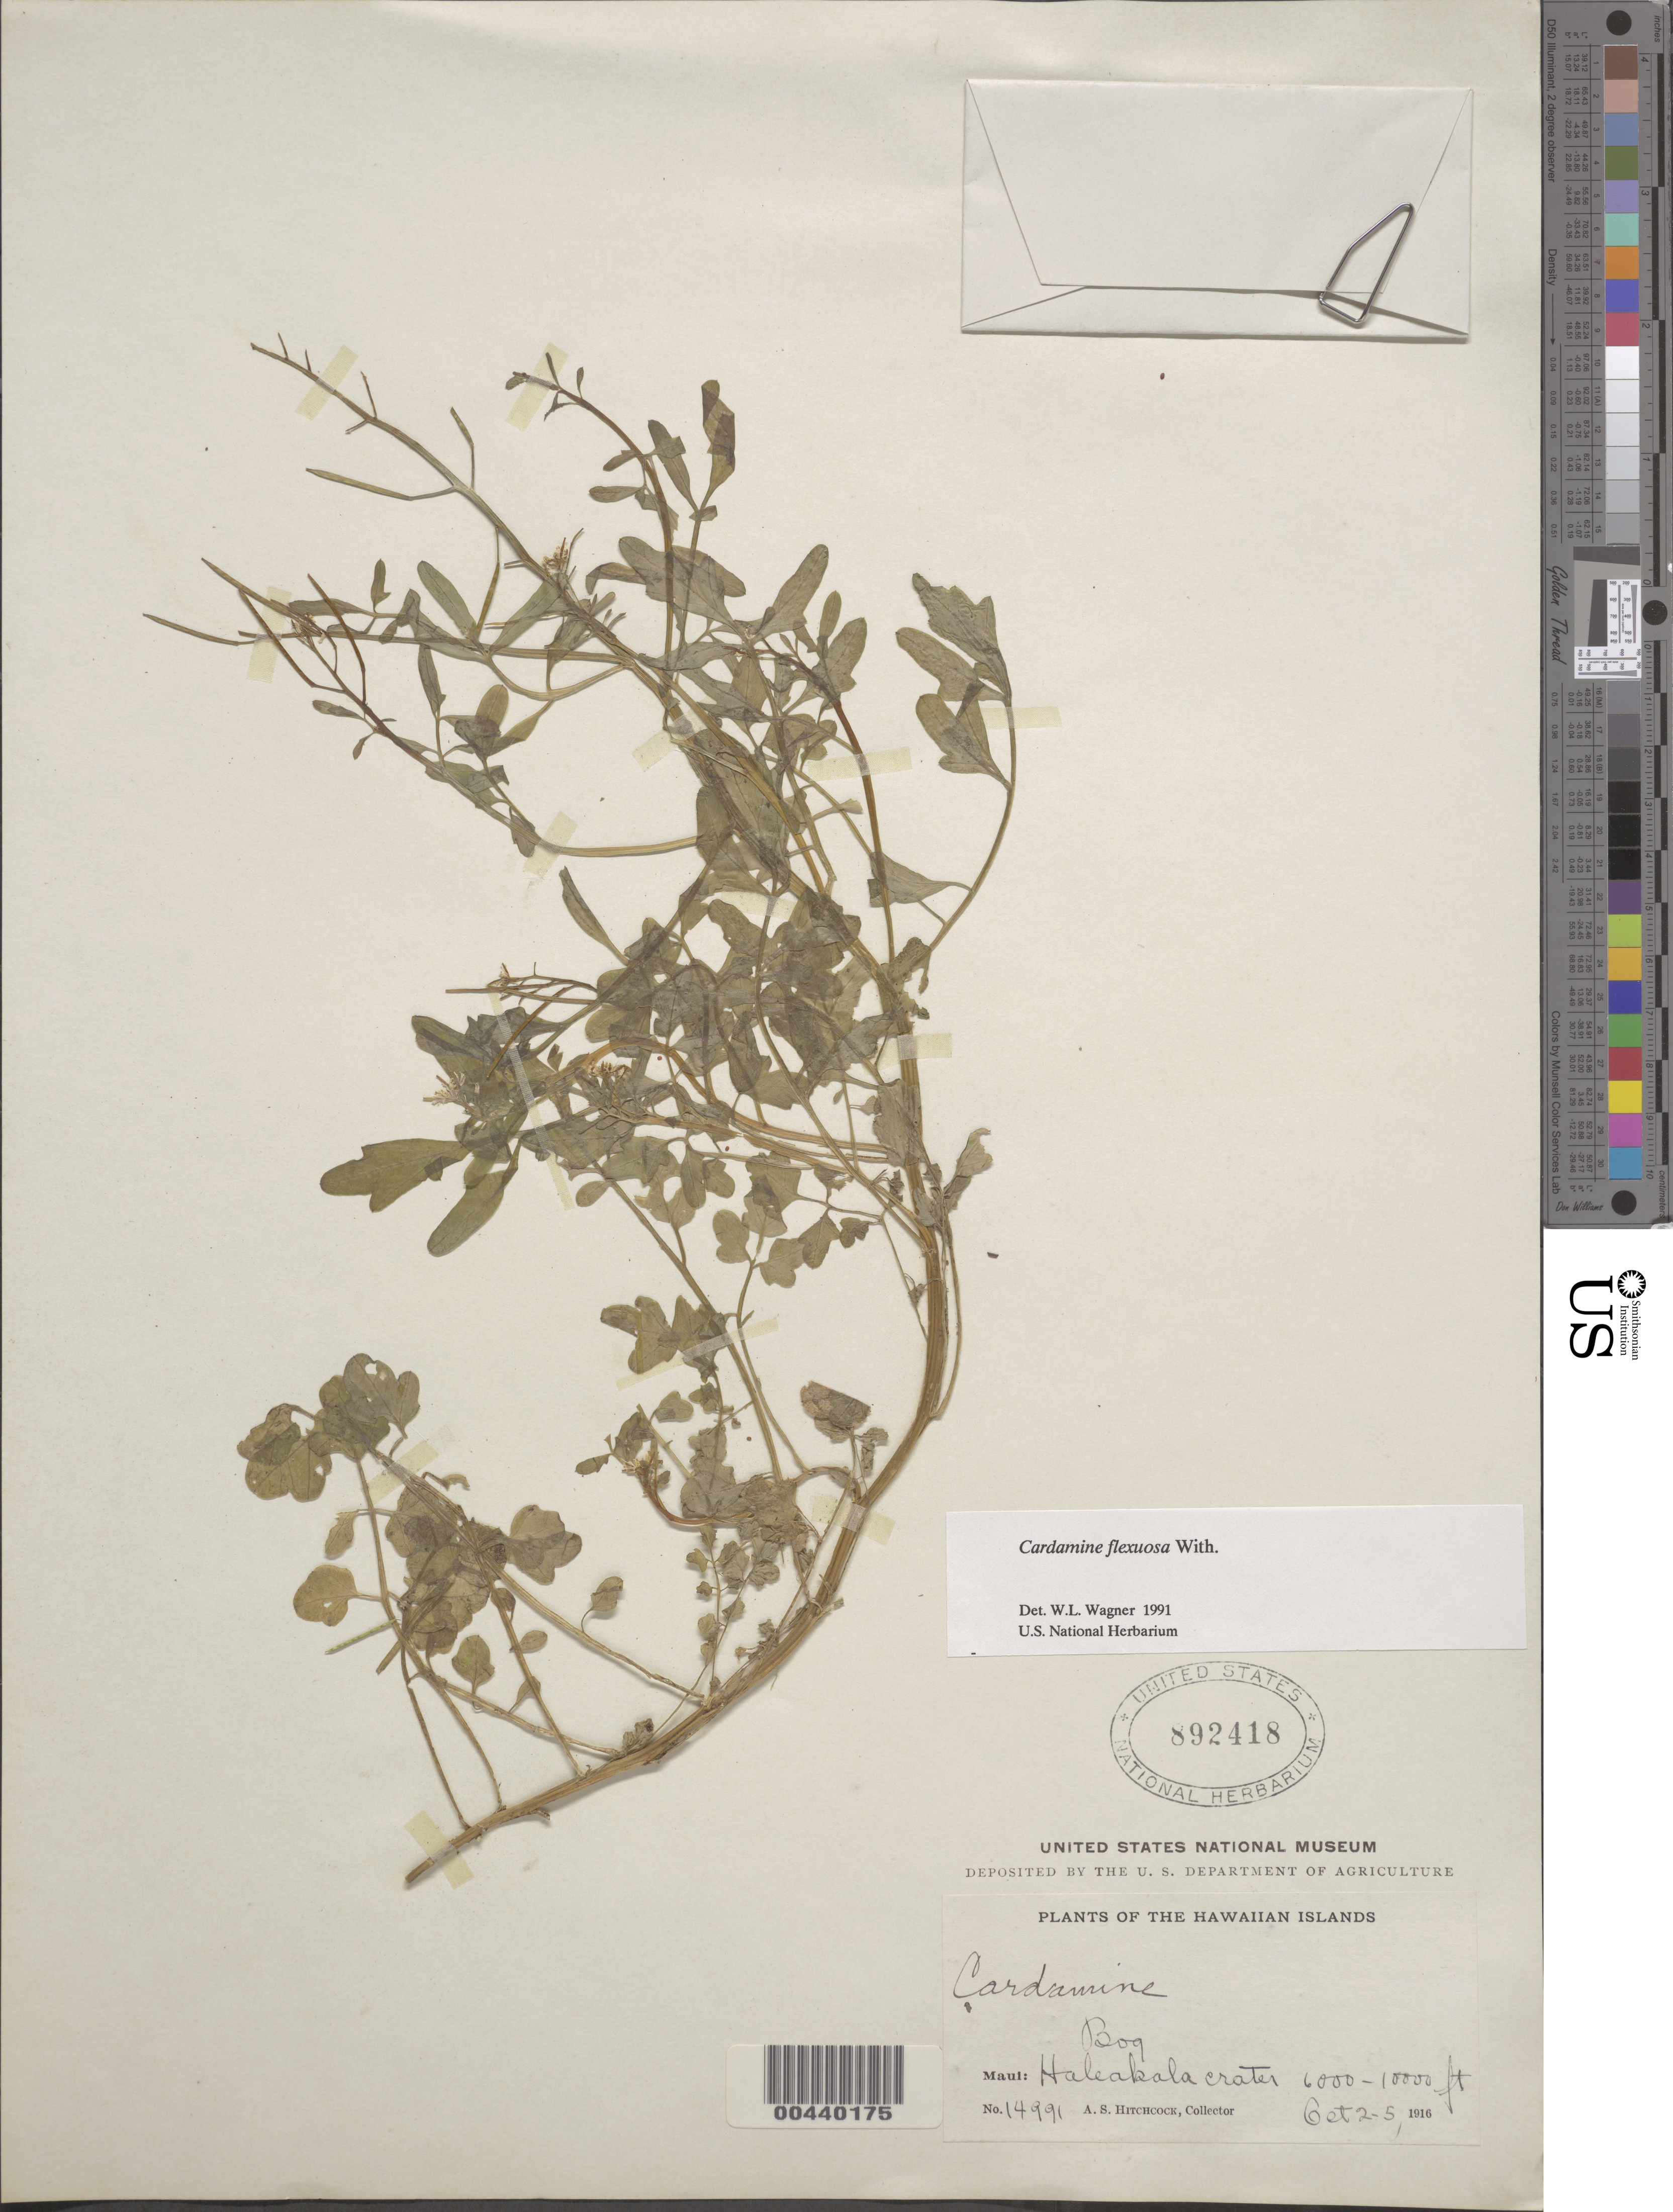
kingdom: Plantae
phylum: Tracheophyta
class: Magnoliopsida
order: Brassicales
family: Brassicaceae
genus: Cardamine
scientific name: Cardamine occulta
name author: Hornem.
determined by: Wagner, W. L., (BOT), Smithsonian Institution - National Museum of Natural History (UNITED STATES)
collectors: A. S. Hitchcock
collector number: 14991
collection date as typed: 2 Oct 1916 to 5 Oct 1916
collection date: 1916-10-02/1916-10-05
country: United States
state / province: Hawaii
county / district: Maui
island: Maui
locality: Haleakala crater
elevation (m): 1829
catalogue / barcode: US 892418